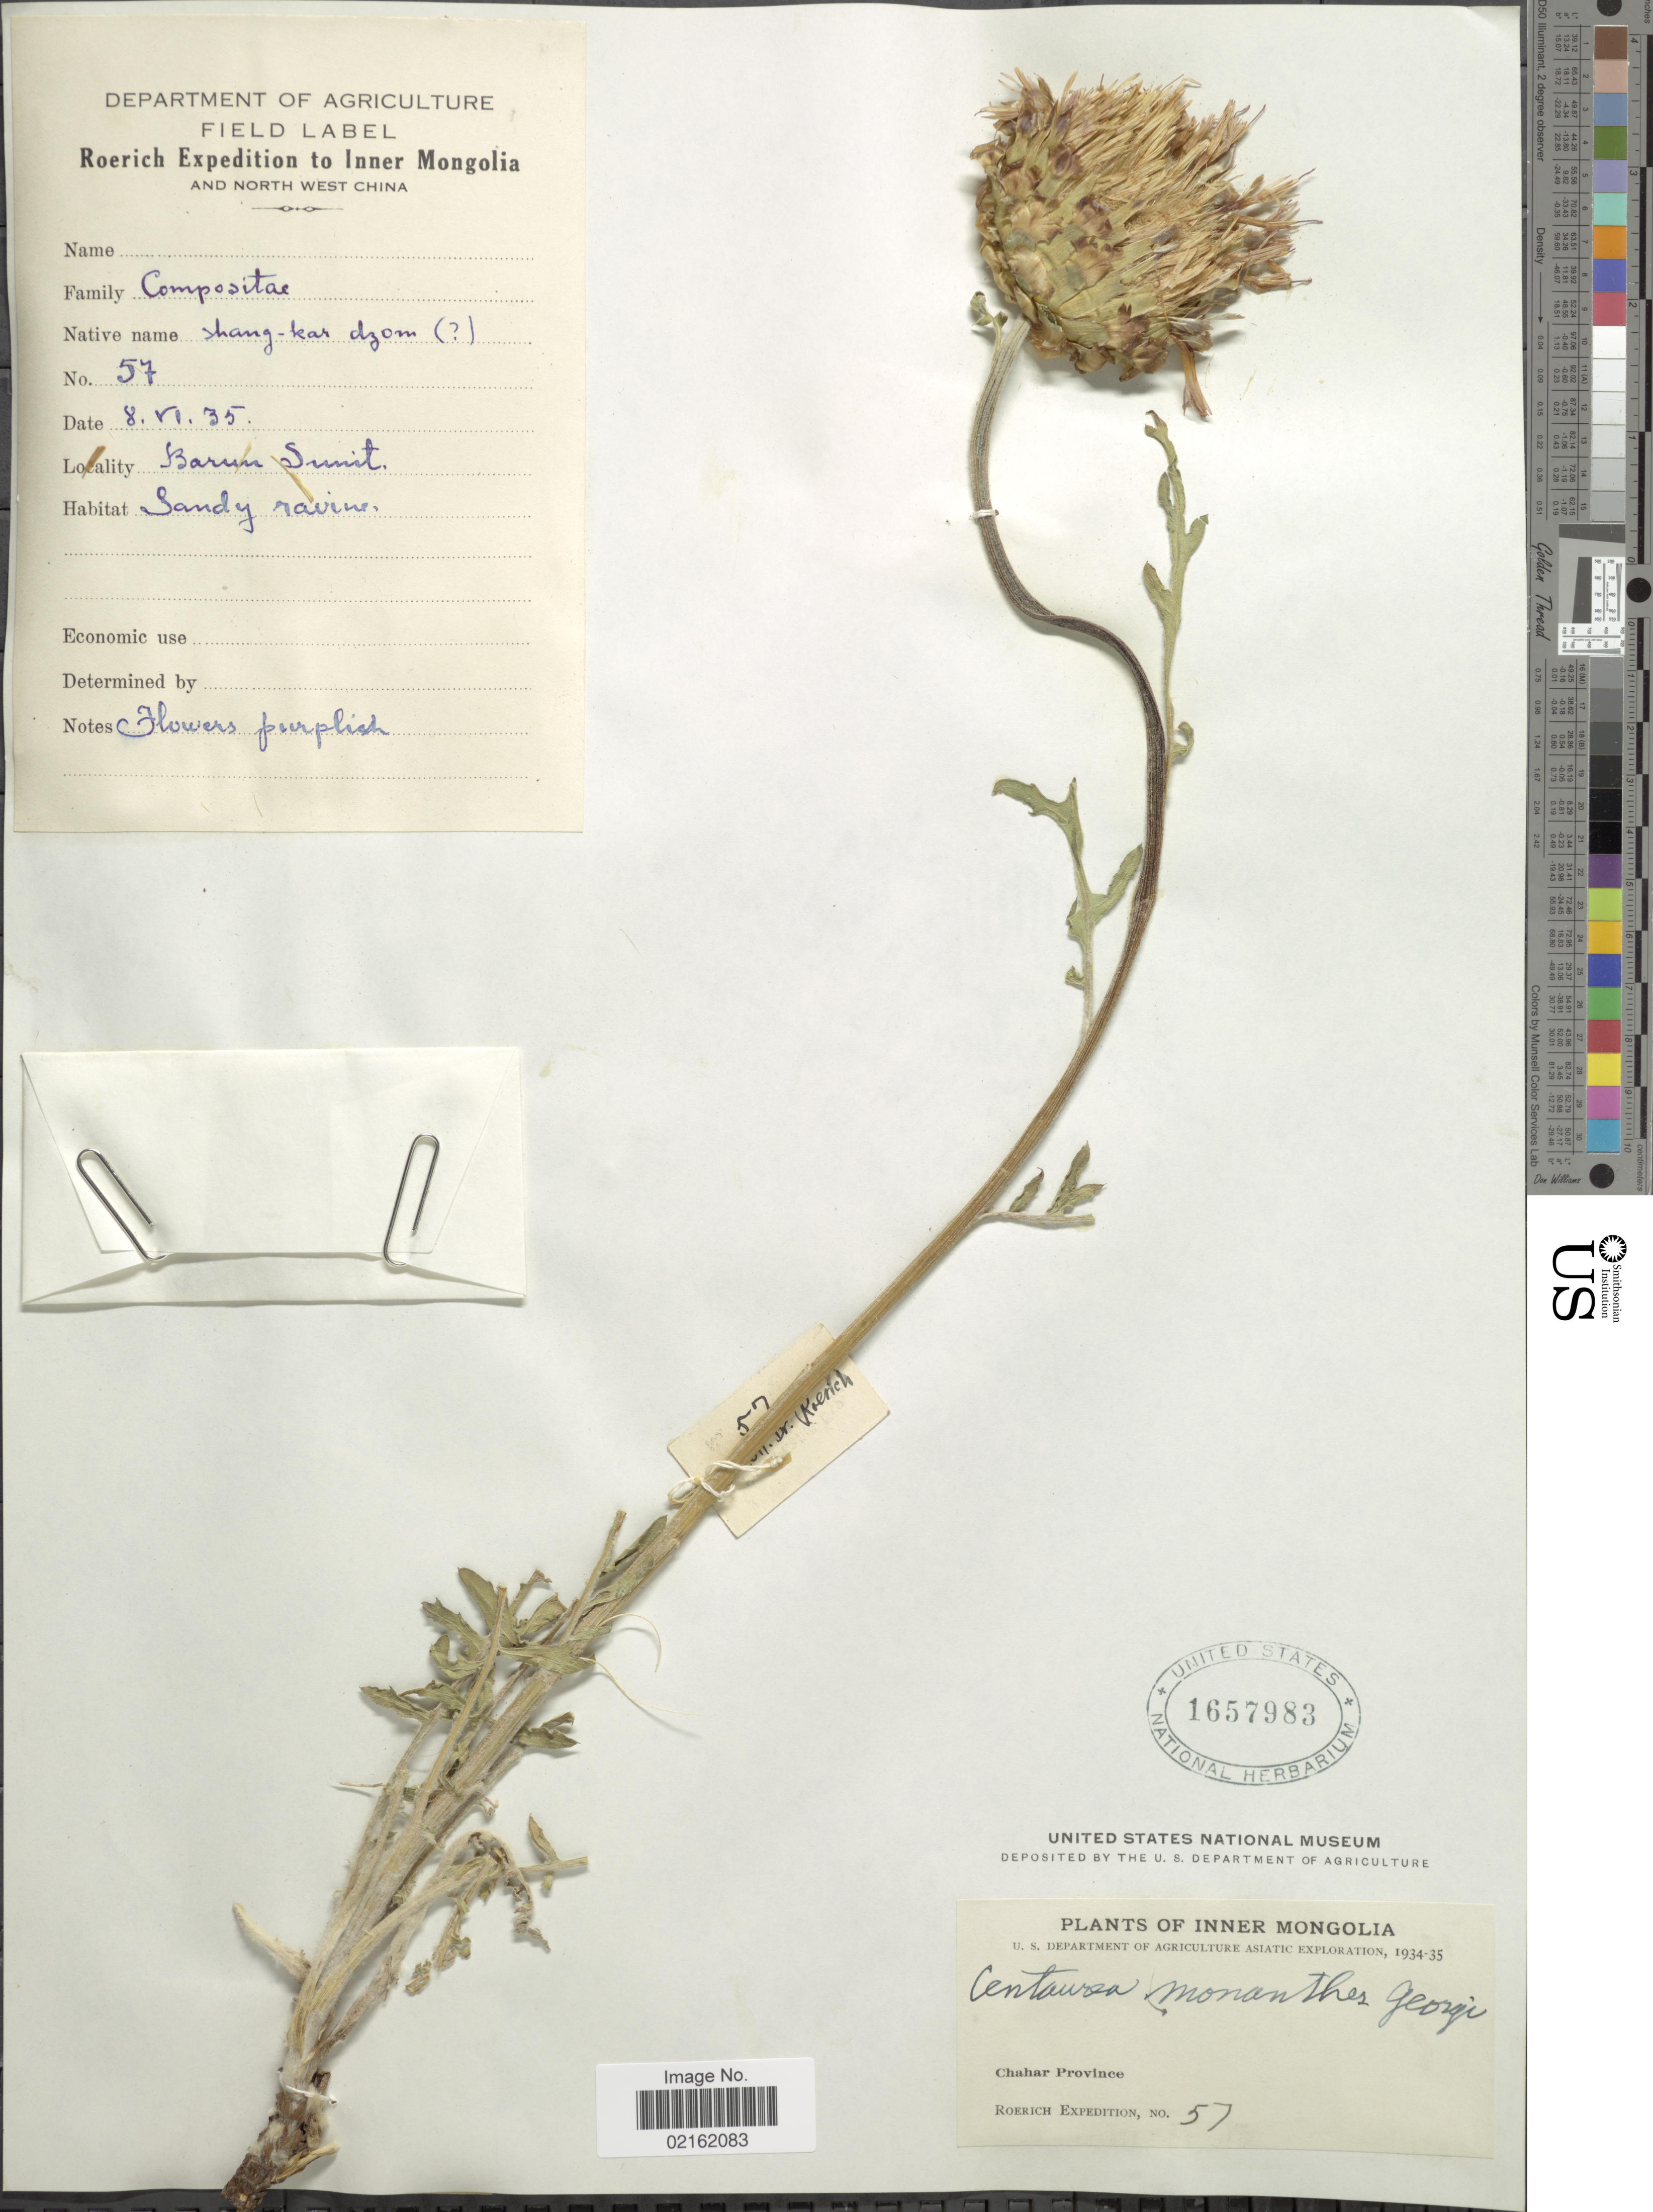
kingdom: Plantae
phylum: Tracheophyta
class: Magnoliopsida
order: Asterales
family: Asteraceae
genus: Leuzea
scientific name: Leuzea uniflora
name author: (L.) Holub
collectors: Roerich Expedition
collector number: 57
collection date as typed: Transcribed d/m/y: 8/6/35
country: China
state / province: Nei Monggol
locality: Inner Mongolia and North West China, Chahar Province, Barun Summit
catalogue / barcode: US 1657983